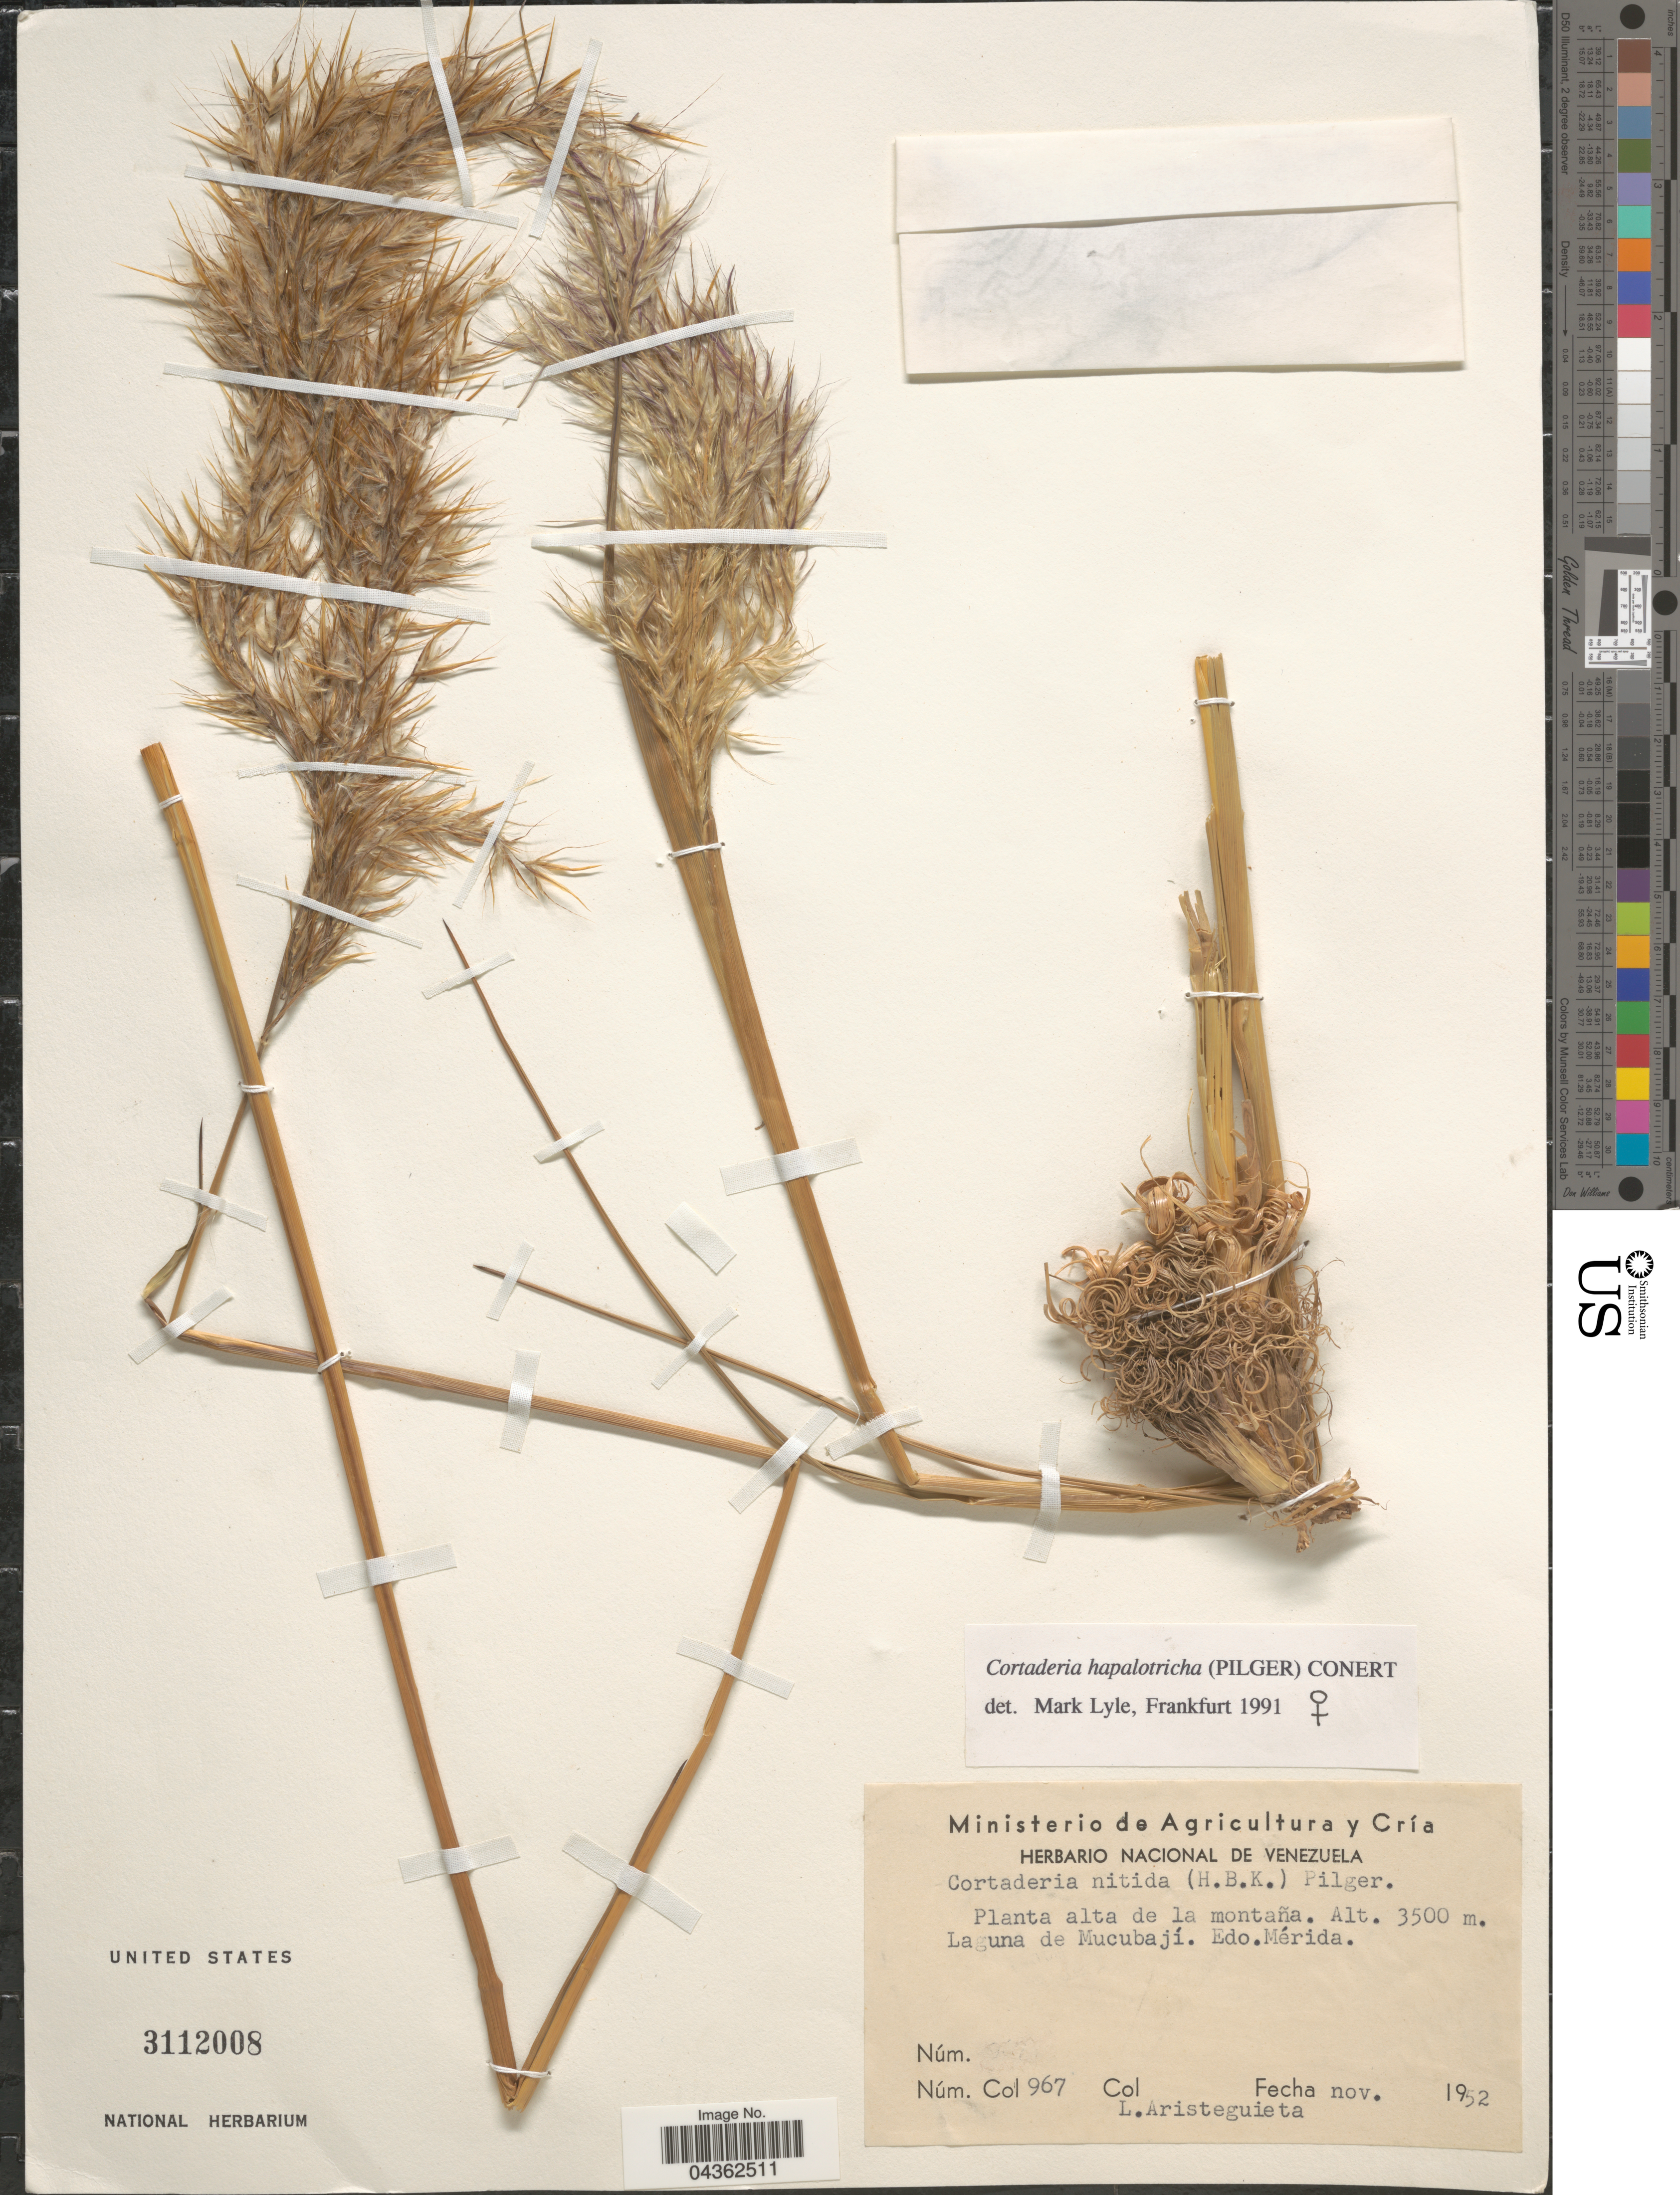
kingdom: Plantae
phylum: Tracheophyta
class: Liliopsida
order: Poales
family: Poaceae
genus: Cortaderia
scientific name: Cortaderia hapalotricha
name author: (Pilg.) Conert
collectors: L. Aristeguieta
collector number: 967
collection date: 1952-11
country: Venezuela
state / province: Merida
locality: Laguna de Mucubají.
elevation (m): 3500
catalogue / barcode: US 3112008